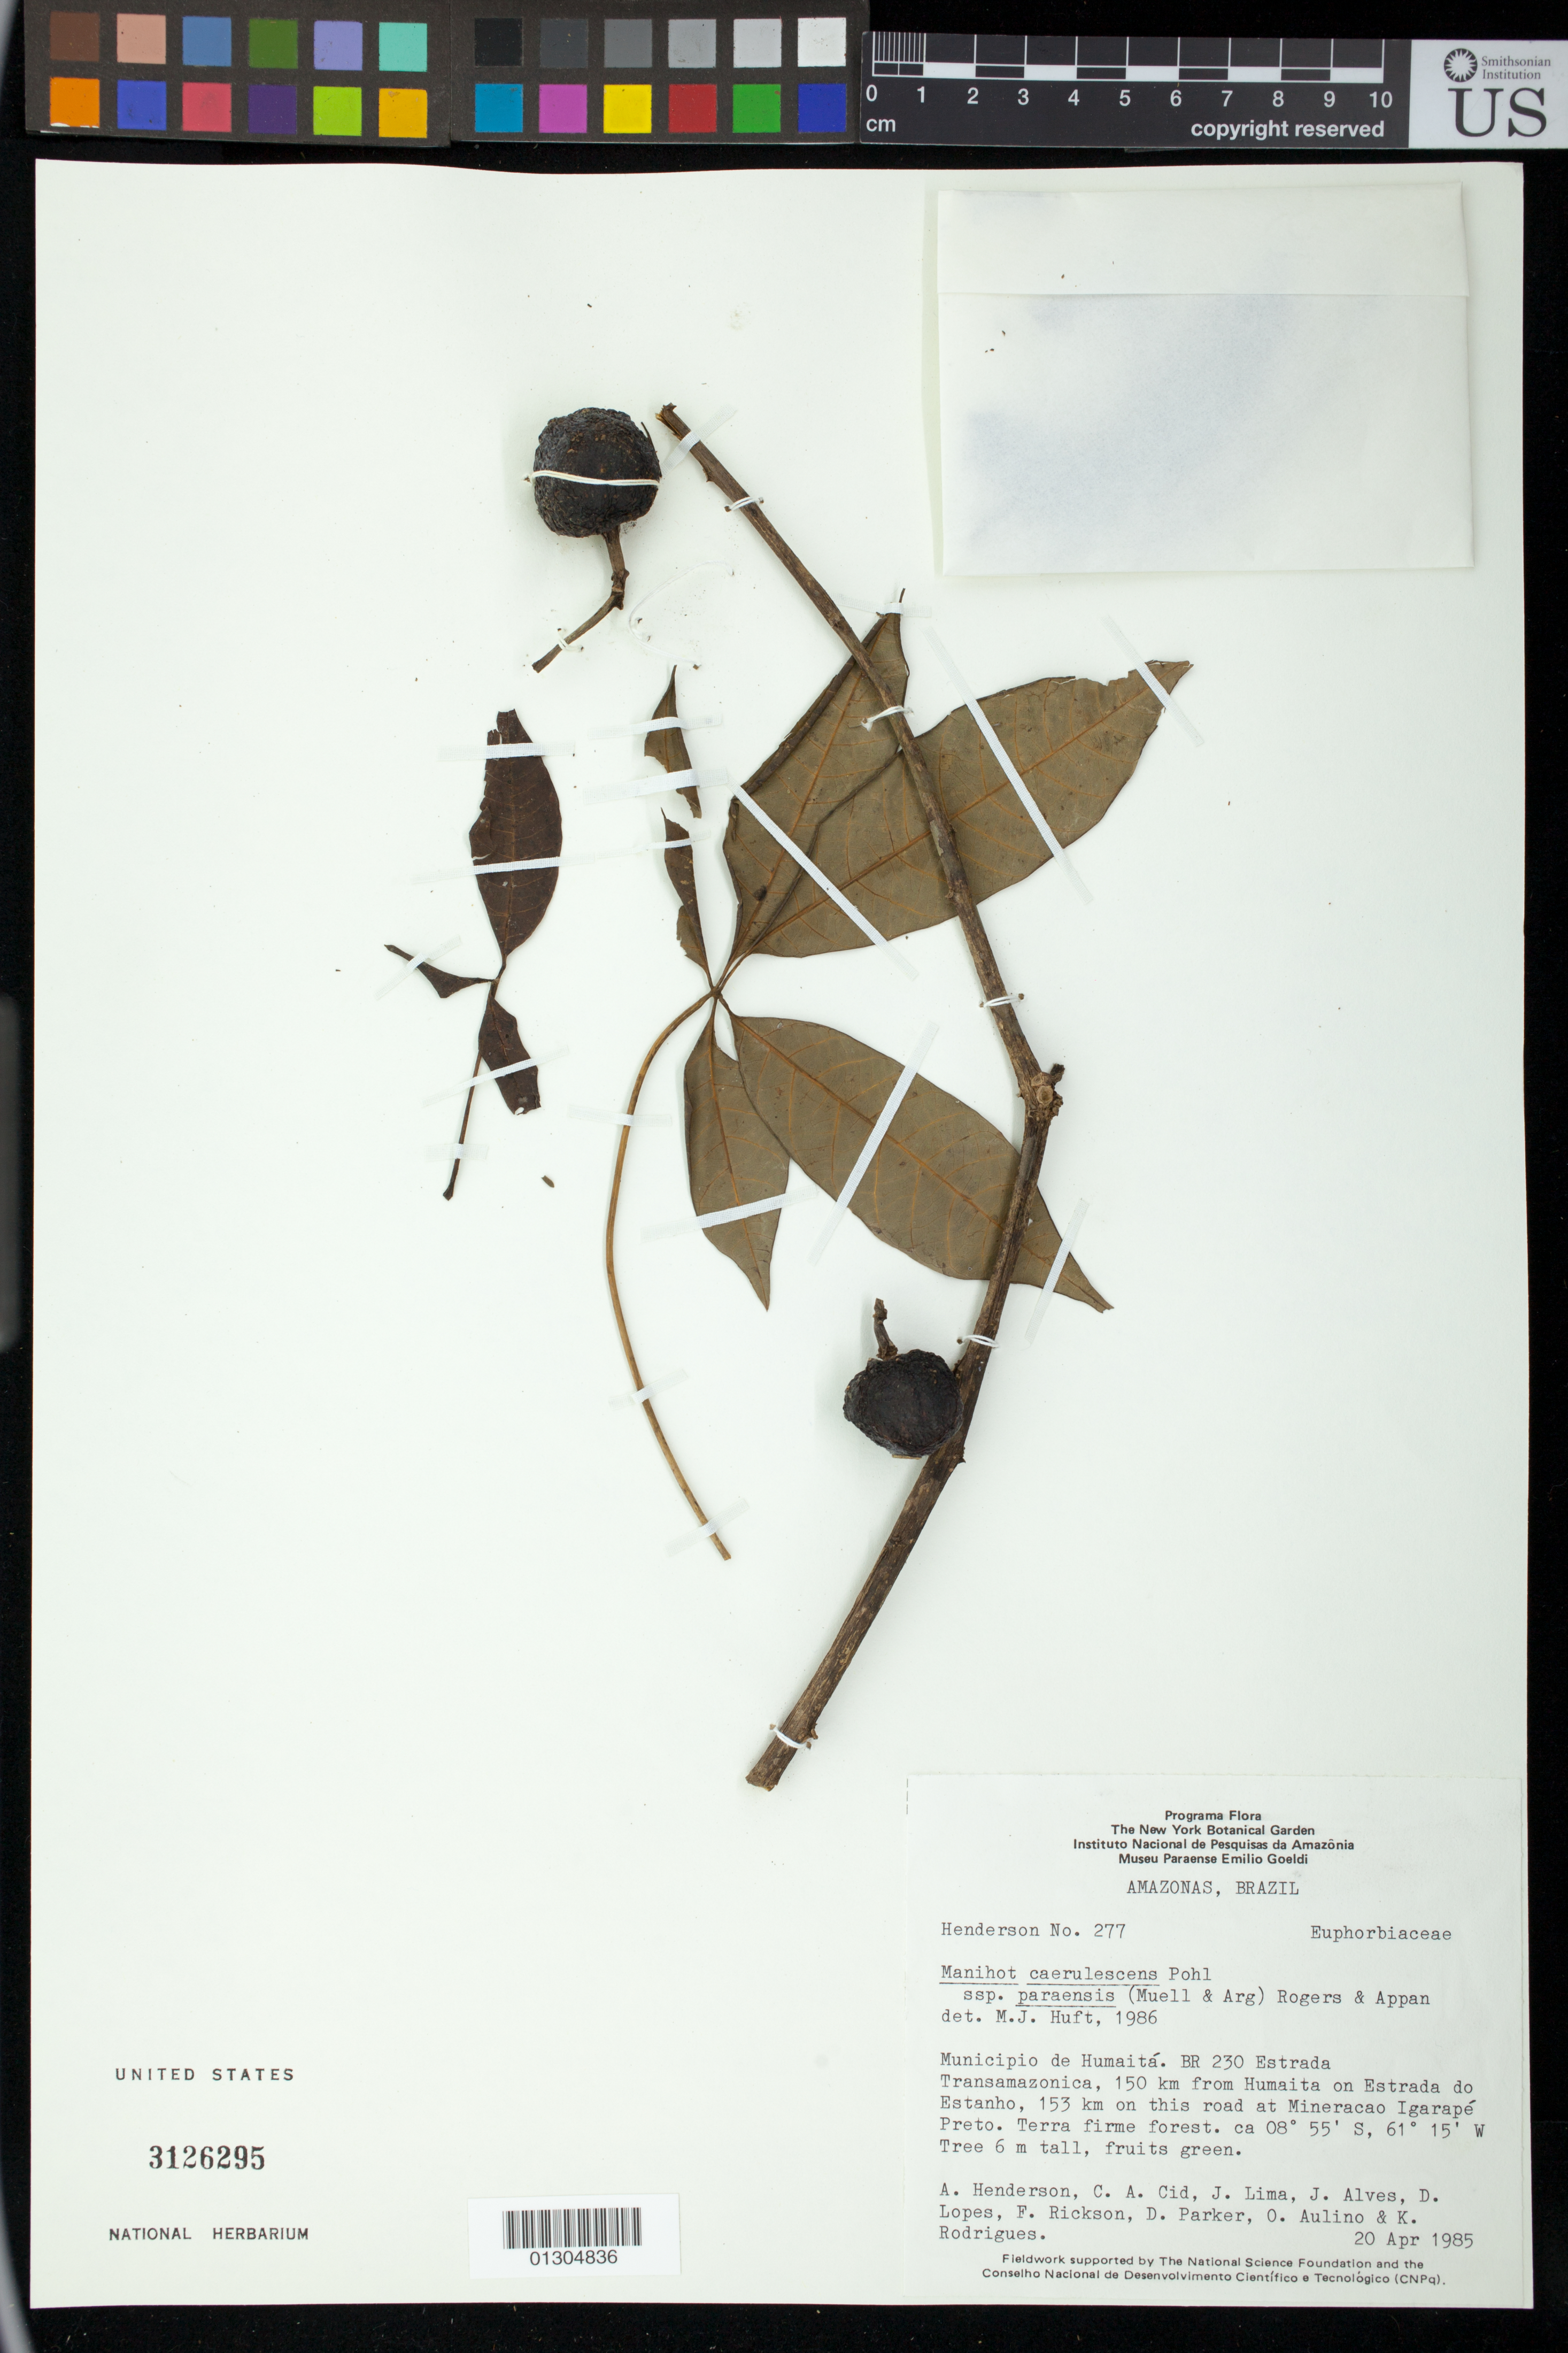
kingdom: Plantae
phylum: Tracheophyta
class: Magnoliopsida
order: Malpighiales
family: Euphorbiaceae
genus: Manihot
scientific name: Manihot sp. nov.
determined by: Mendoza, M.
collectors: A. J. Henderson, C. A. Cid Ferreira, J. Lima, J. Alves, D. Lopes, F. R. Rickson, D. Parker, O. Aulino & K. F. Rodrigues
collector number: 277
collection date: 1985-04-20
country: Brazil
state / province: Amazonas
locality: Municipio de Humaitá. BR 230 Estrada Transamazonica, 150 km from Humaita on Estrada do Estanho, 153km on this road at Mineracao Igarapé Preto.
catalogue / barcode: US 3126295